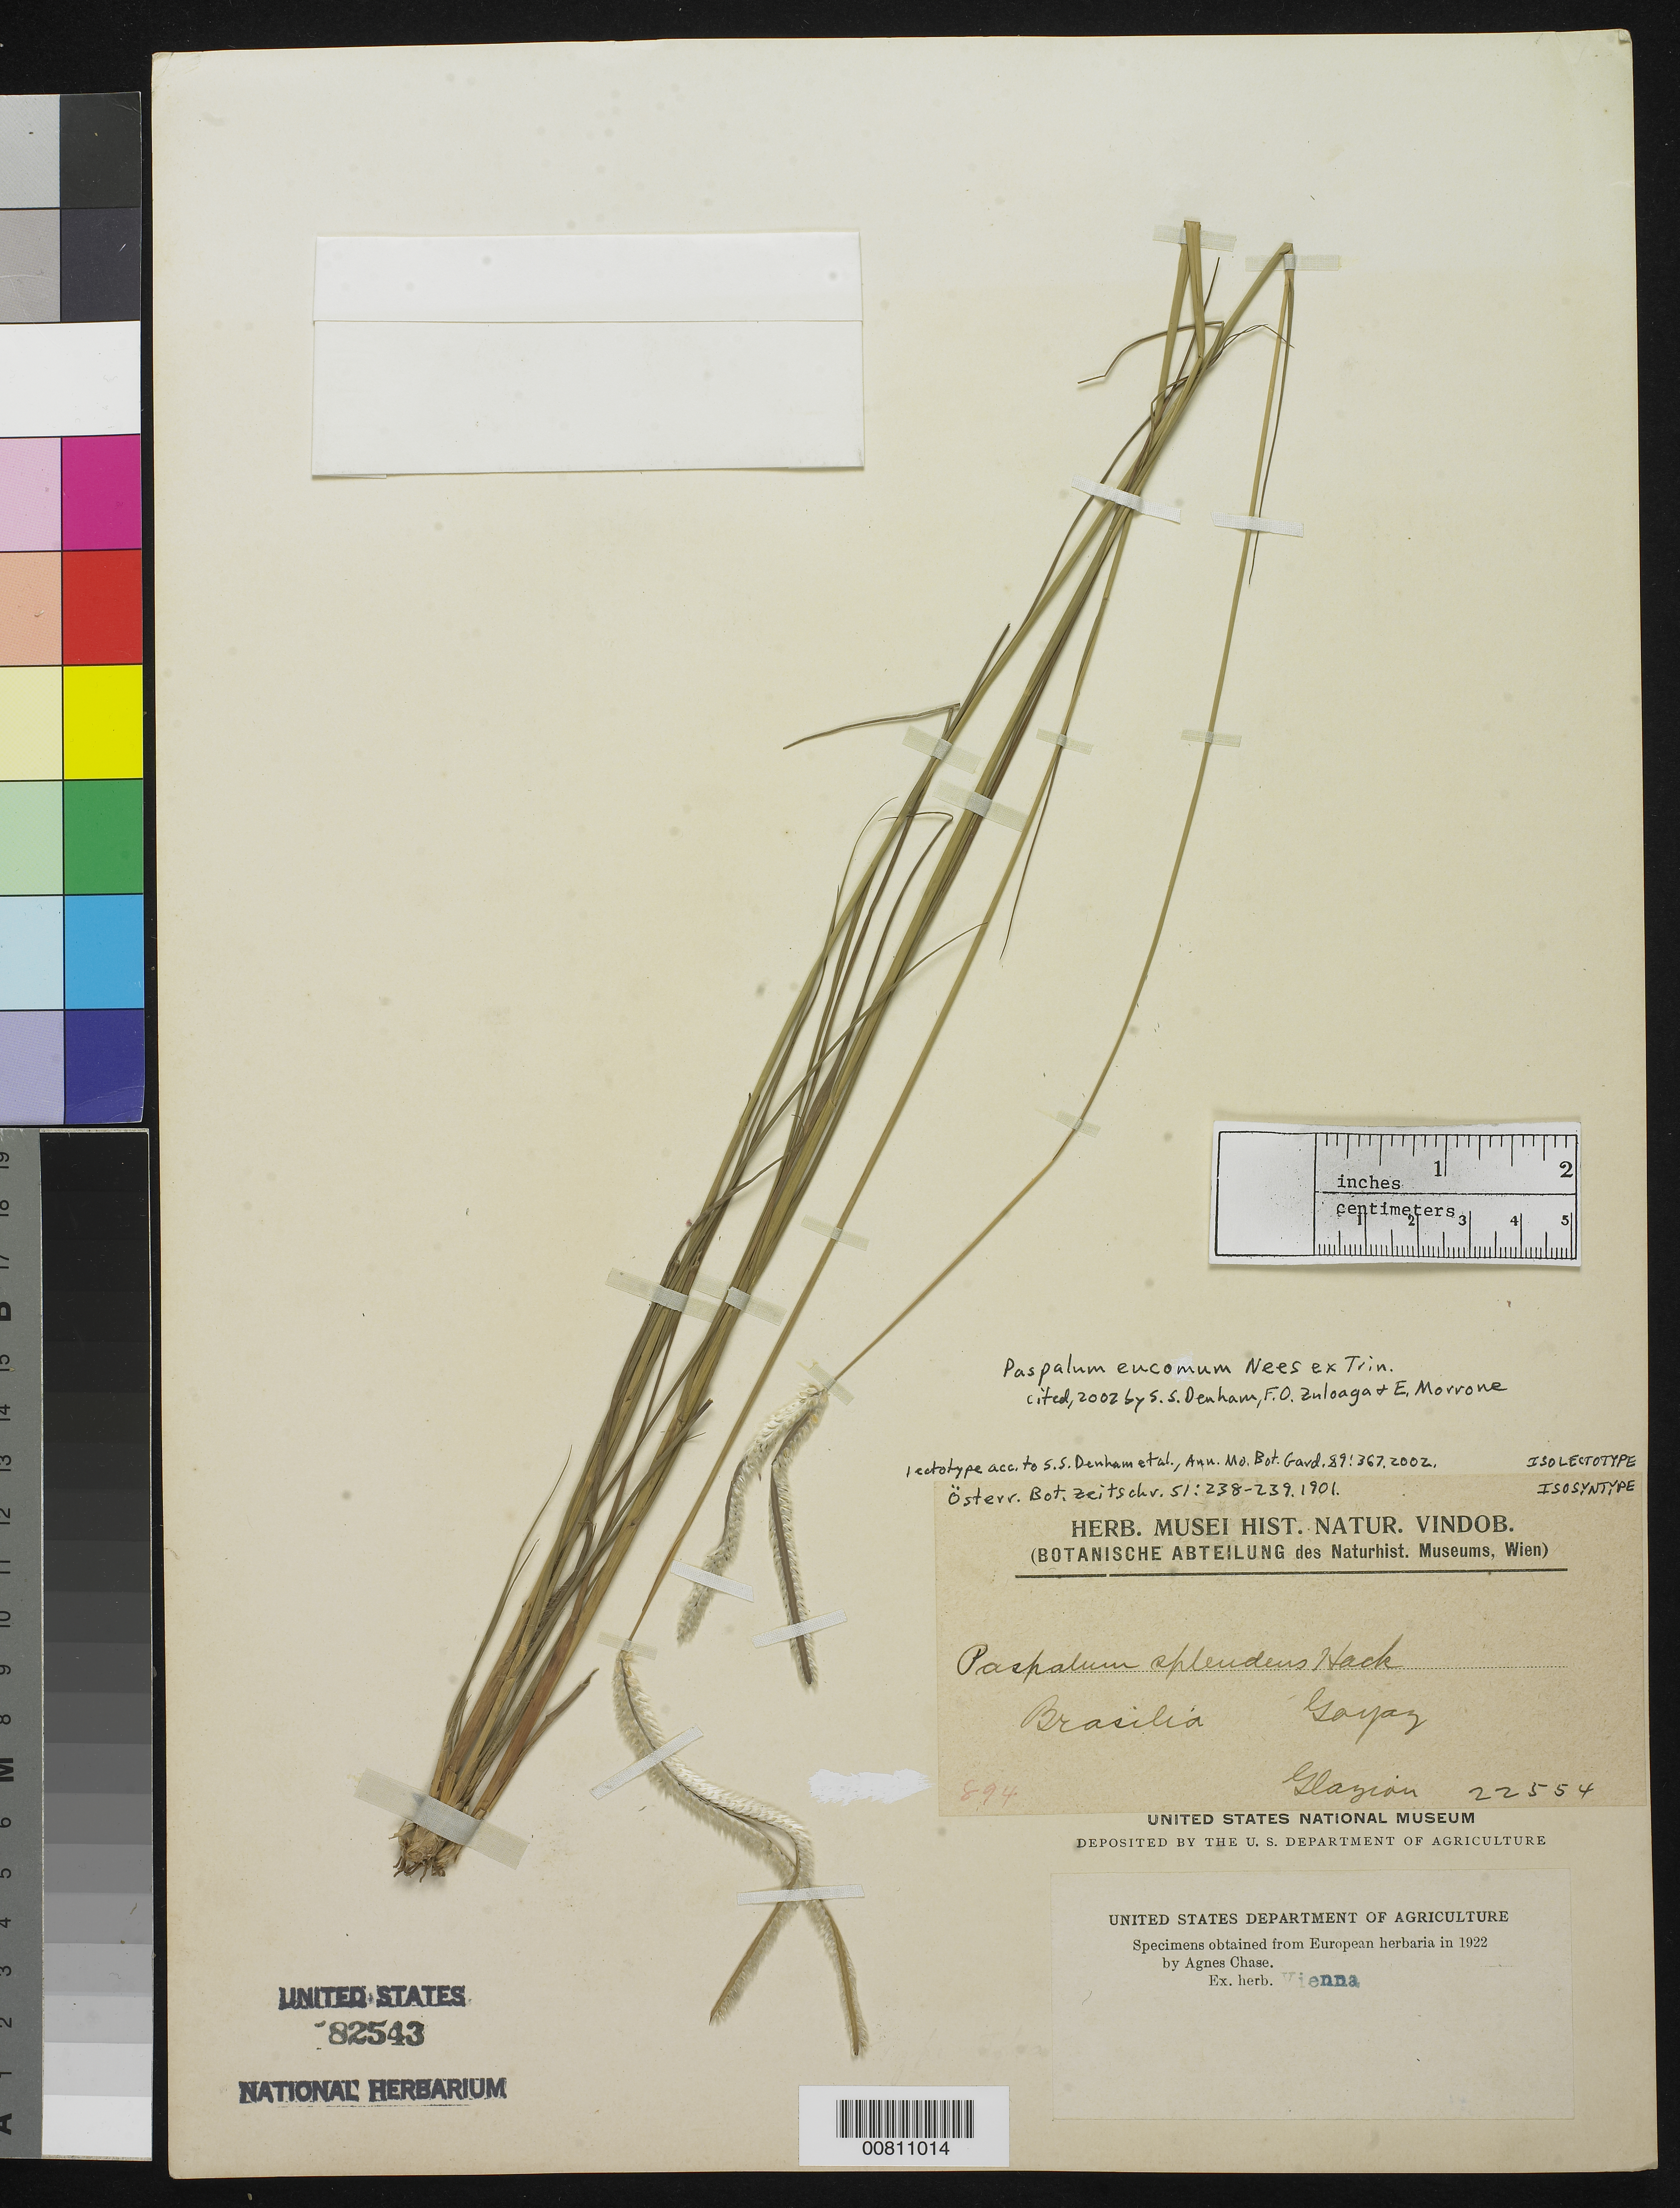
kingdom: Plantae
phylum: Tracheophyta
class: Liliopsida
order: Poales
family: Poaceae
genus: Paspalum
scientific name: Paspalum splendens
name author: Hack.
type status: Isosyntype; Isolectotype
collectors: A. F. M. Glaziou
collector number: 22554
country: Brazil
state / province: Goiás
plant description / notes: Cited 2002 by S.S. Denham et al.; Fragment of type ex Herb. Vienna.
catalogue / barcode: US 82543